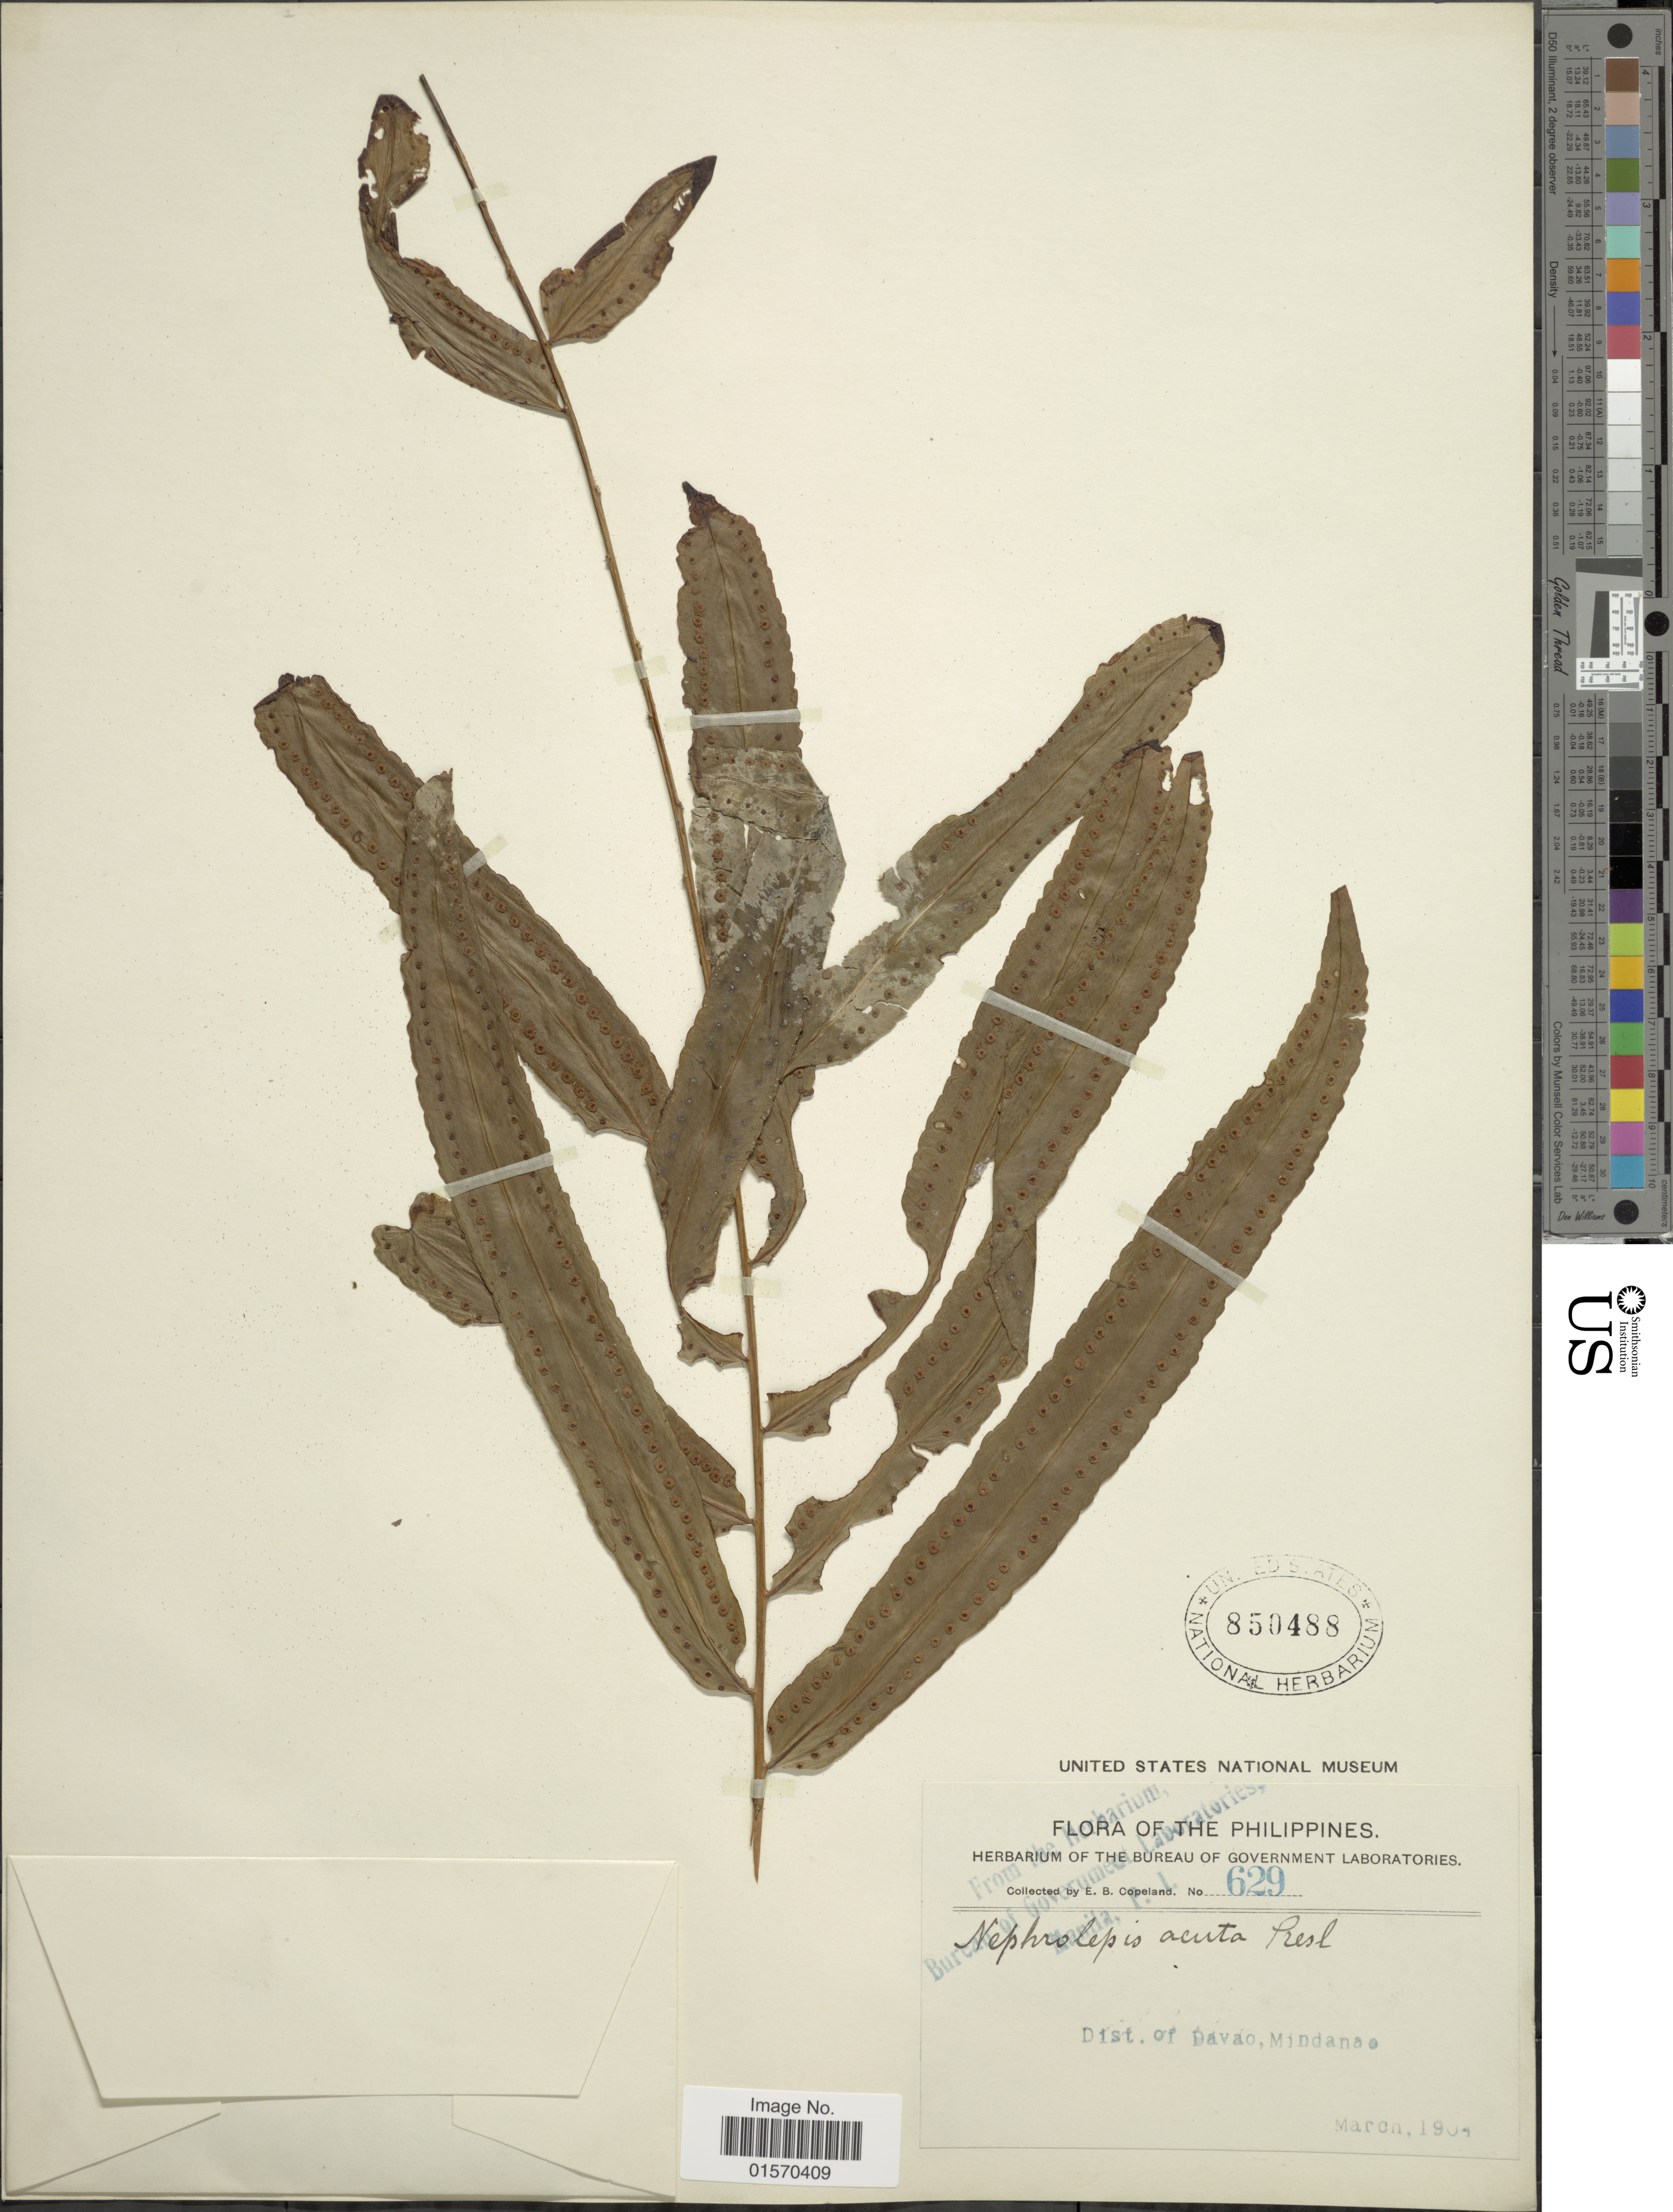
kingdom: Plantae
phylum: Tracheophyta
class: Polypodiopsida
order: Polypodiales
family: Nephrolepidaceae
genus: Nephrolepis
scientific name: Nephrolepis biserrata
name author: (Sw.) Schott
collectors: E. B. Copeland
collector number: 629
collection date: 1904-03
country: Philippines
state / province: Davao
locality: Dist. of Davao, Mindanao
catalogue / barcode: US 850488